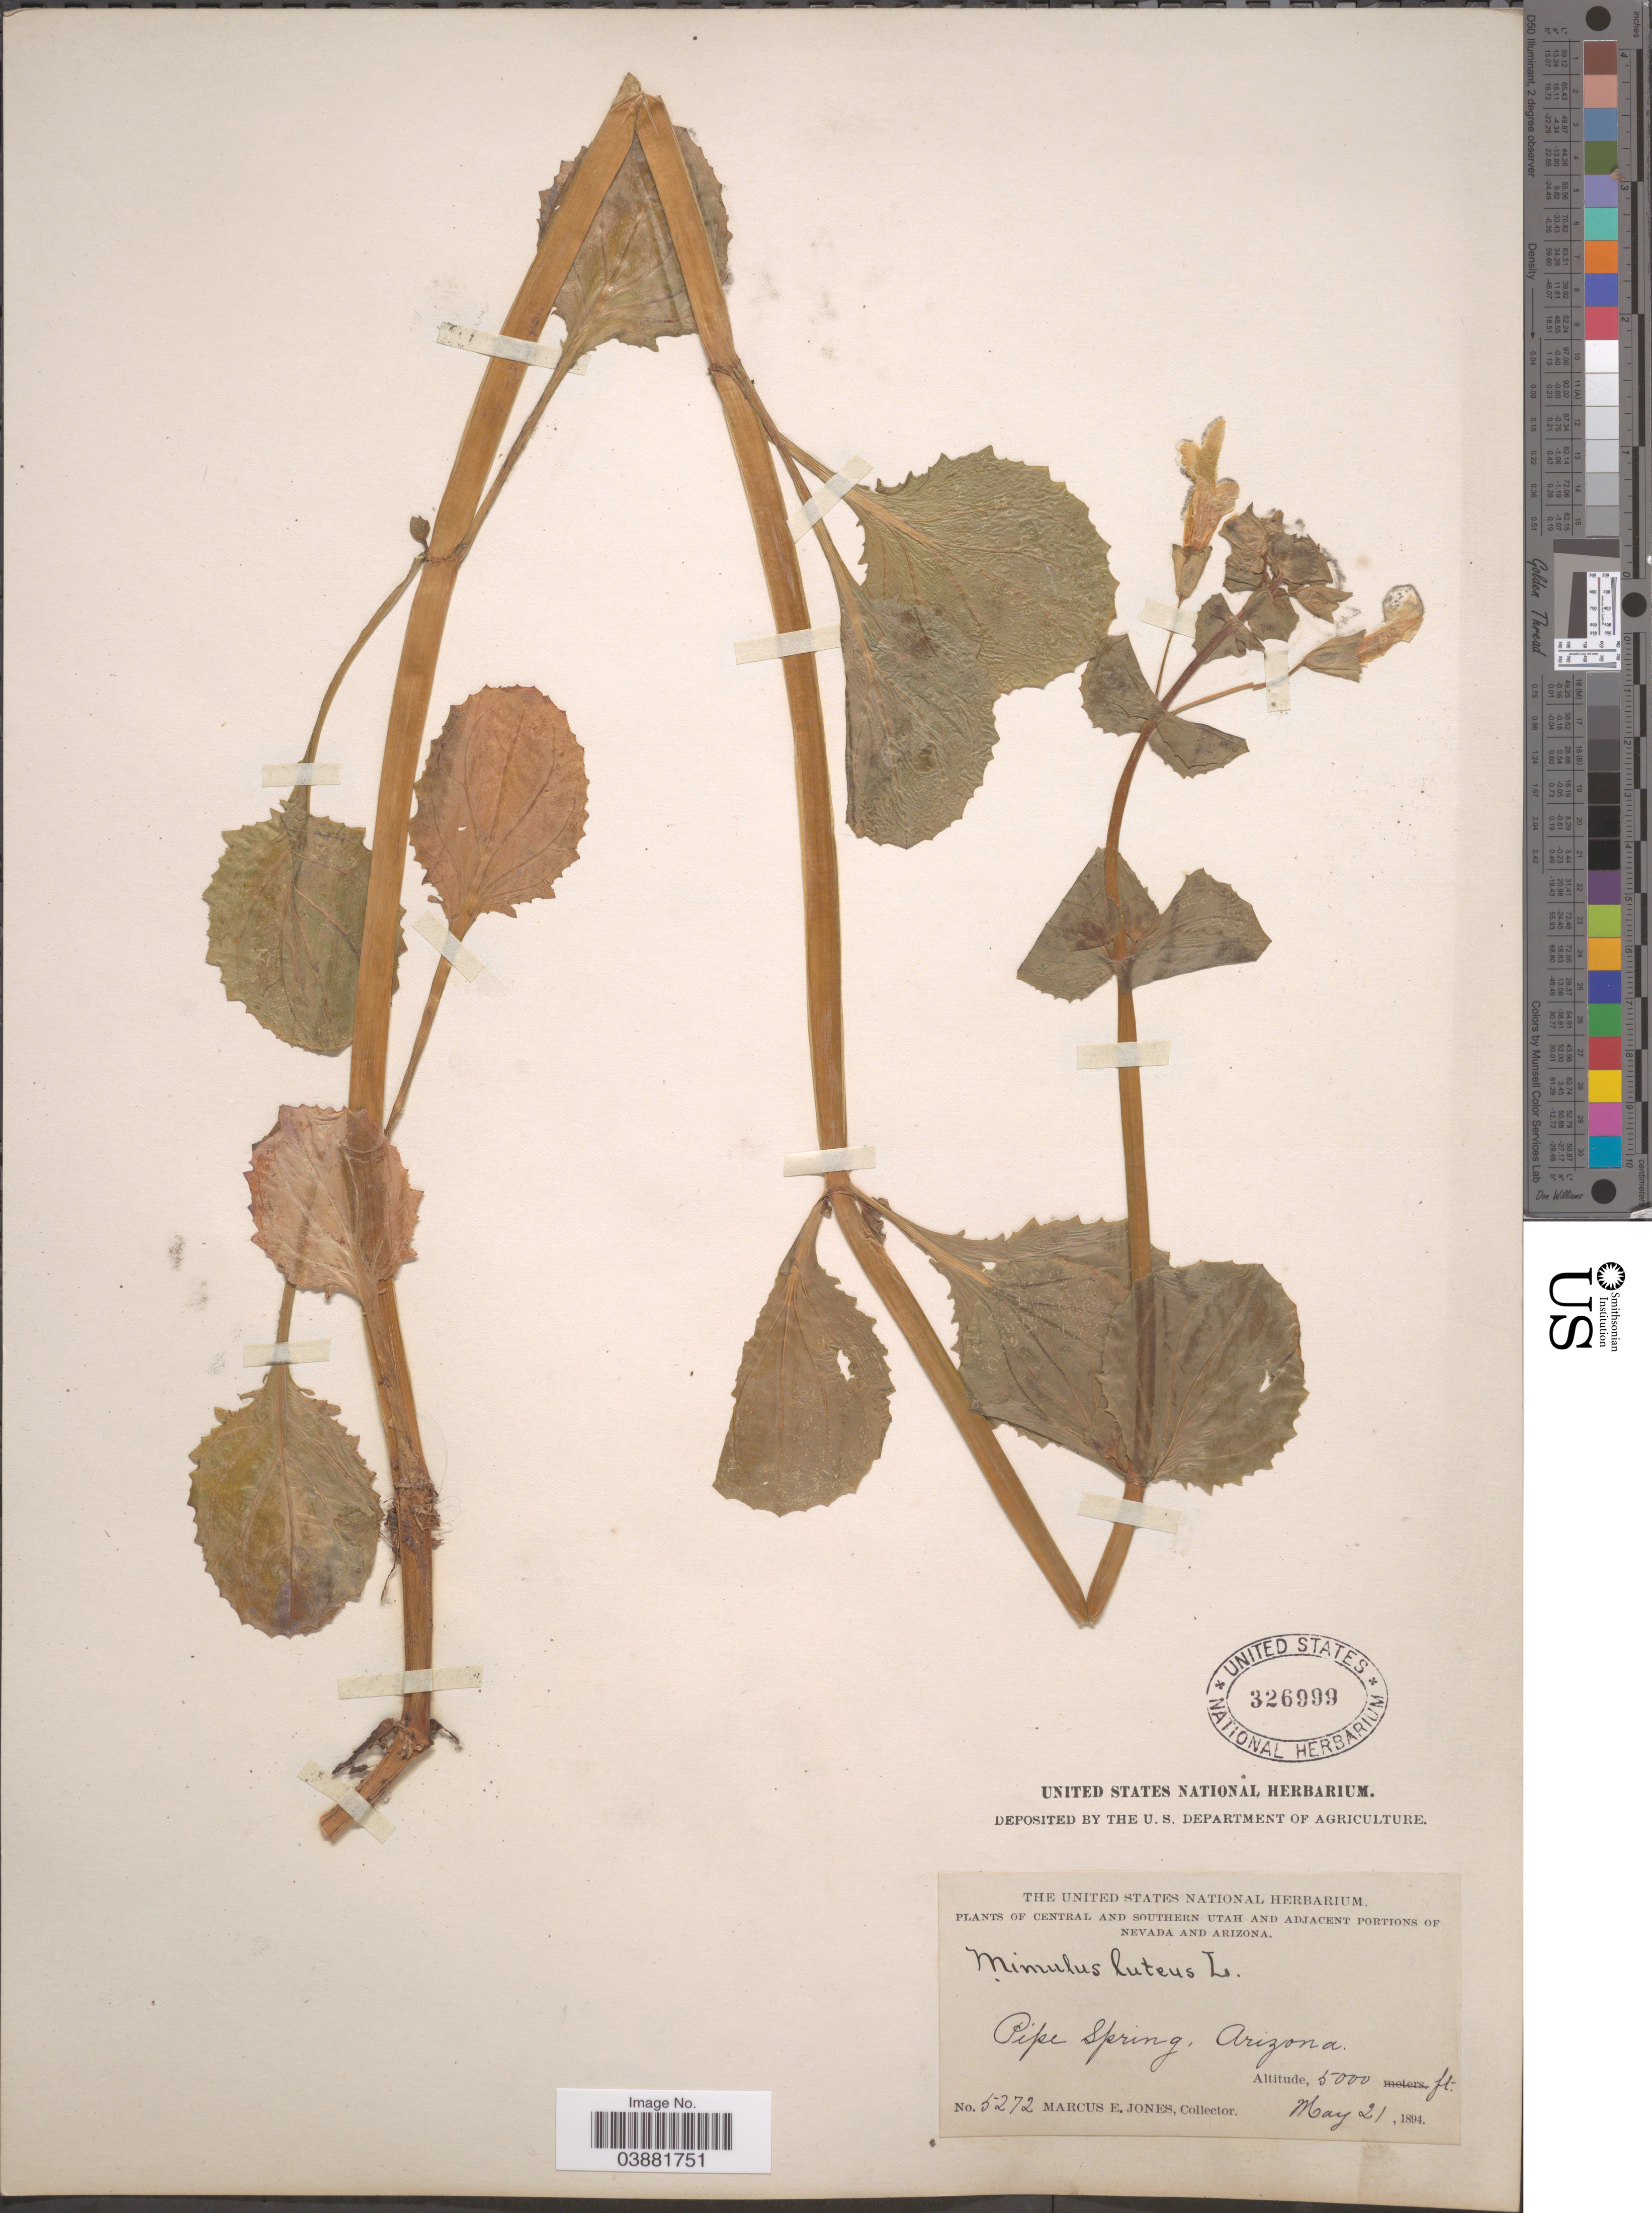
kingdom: Plantae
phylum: Tracheophyta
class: Magnoliopsida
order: Lamiales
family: Phrymaceae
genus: Mimulus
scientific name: Mimulus guttatus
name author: DC.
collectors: M. E. Jones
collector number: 5272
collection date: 1894-05-21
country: United States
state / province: Arizona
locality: Pipe Spring.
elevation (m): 1524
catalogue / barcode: US 326999